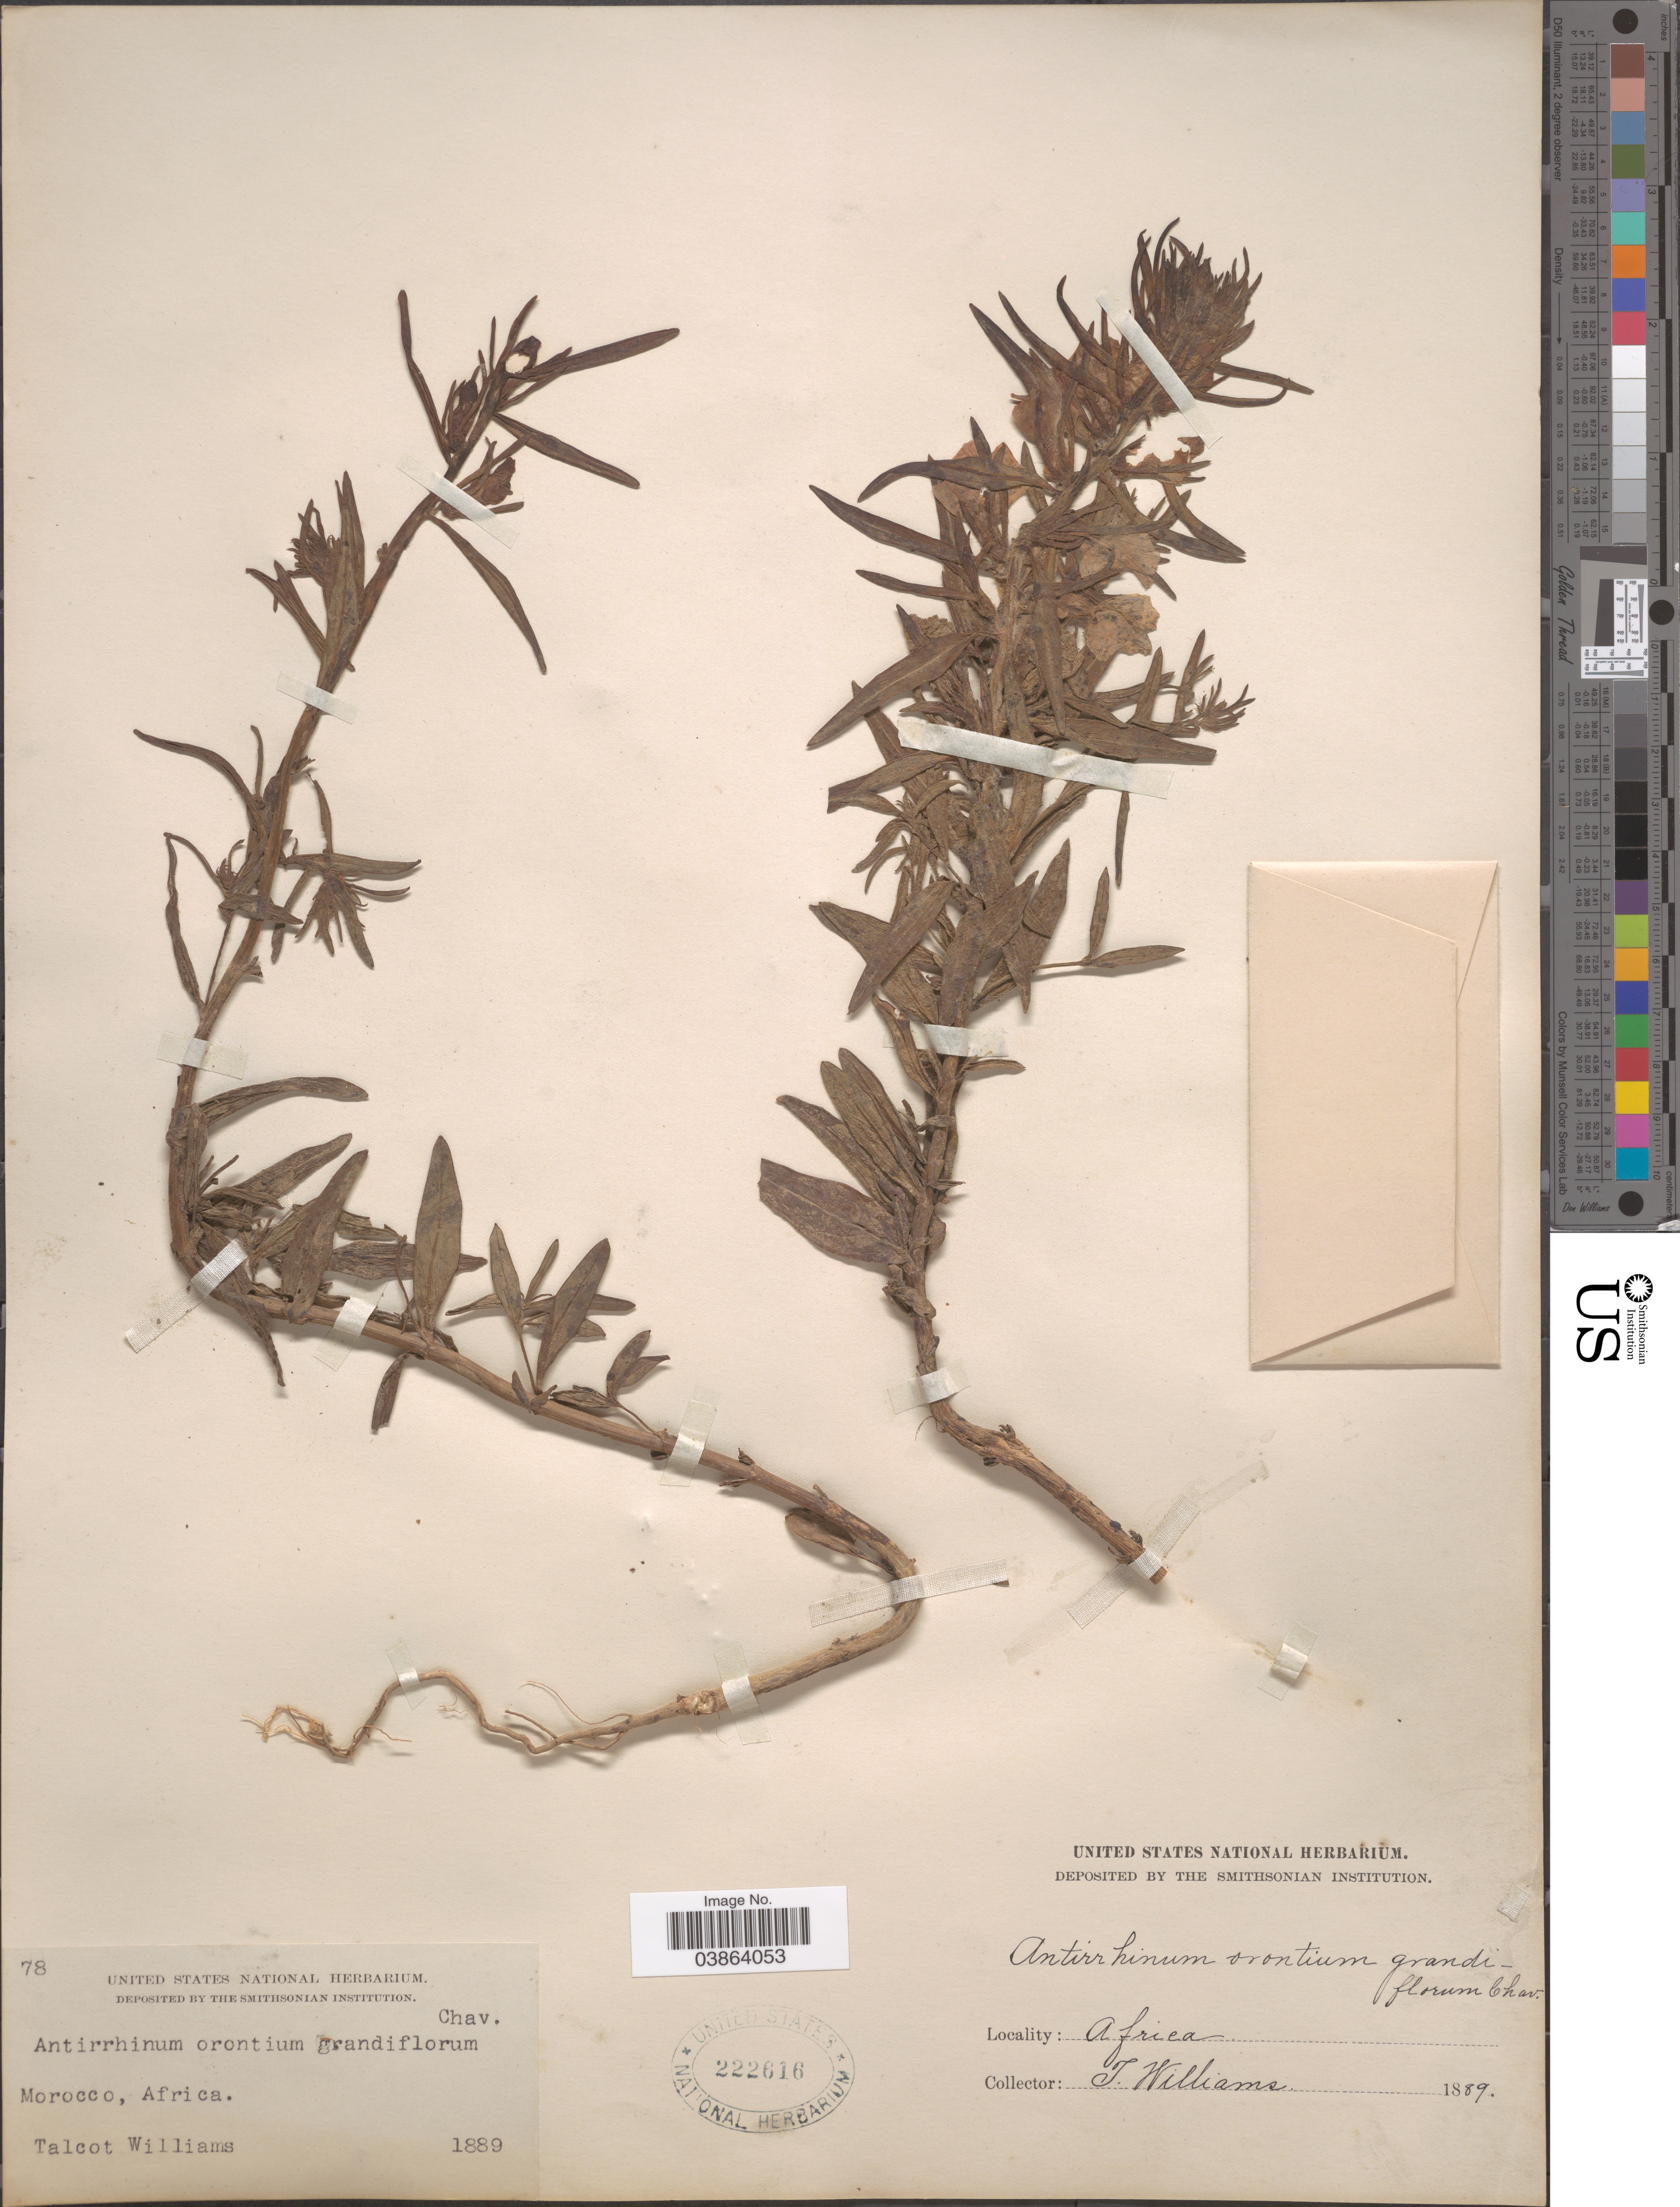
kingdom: Plantae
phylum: Tracheophyta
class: Magnoliopsida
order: Lamiales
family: Plantaginaceae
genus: Antirrhinum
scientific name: Antirrhinum orontium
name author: L.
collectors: T. Williams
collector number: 78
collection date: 1889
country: Morocco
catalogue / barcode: US 222616